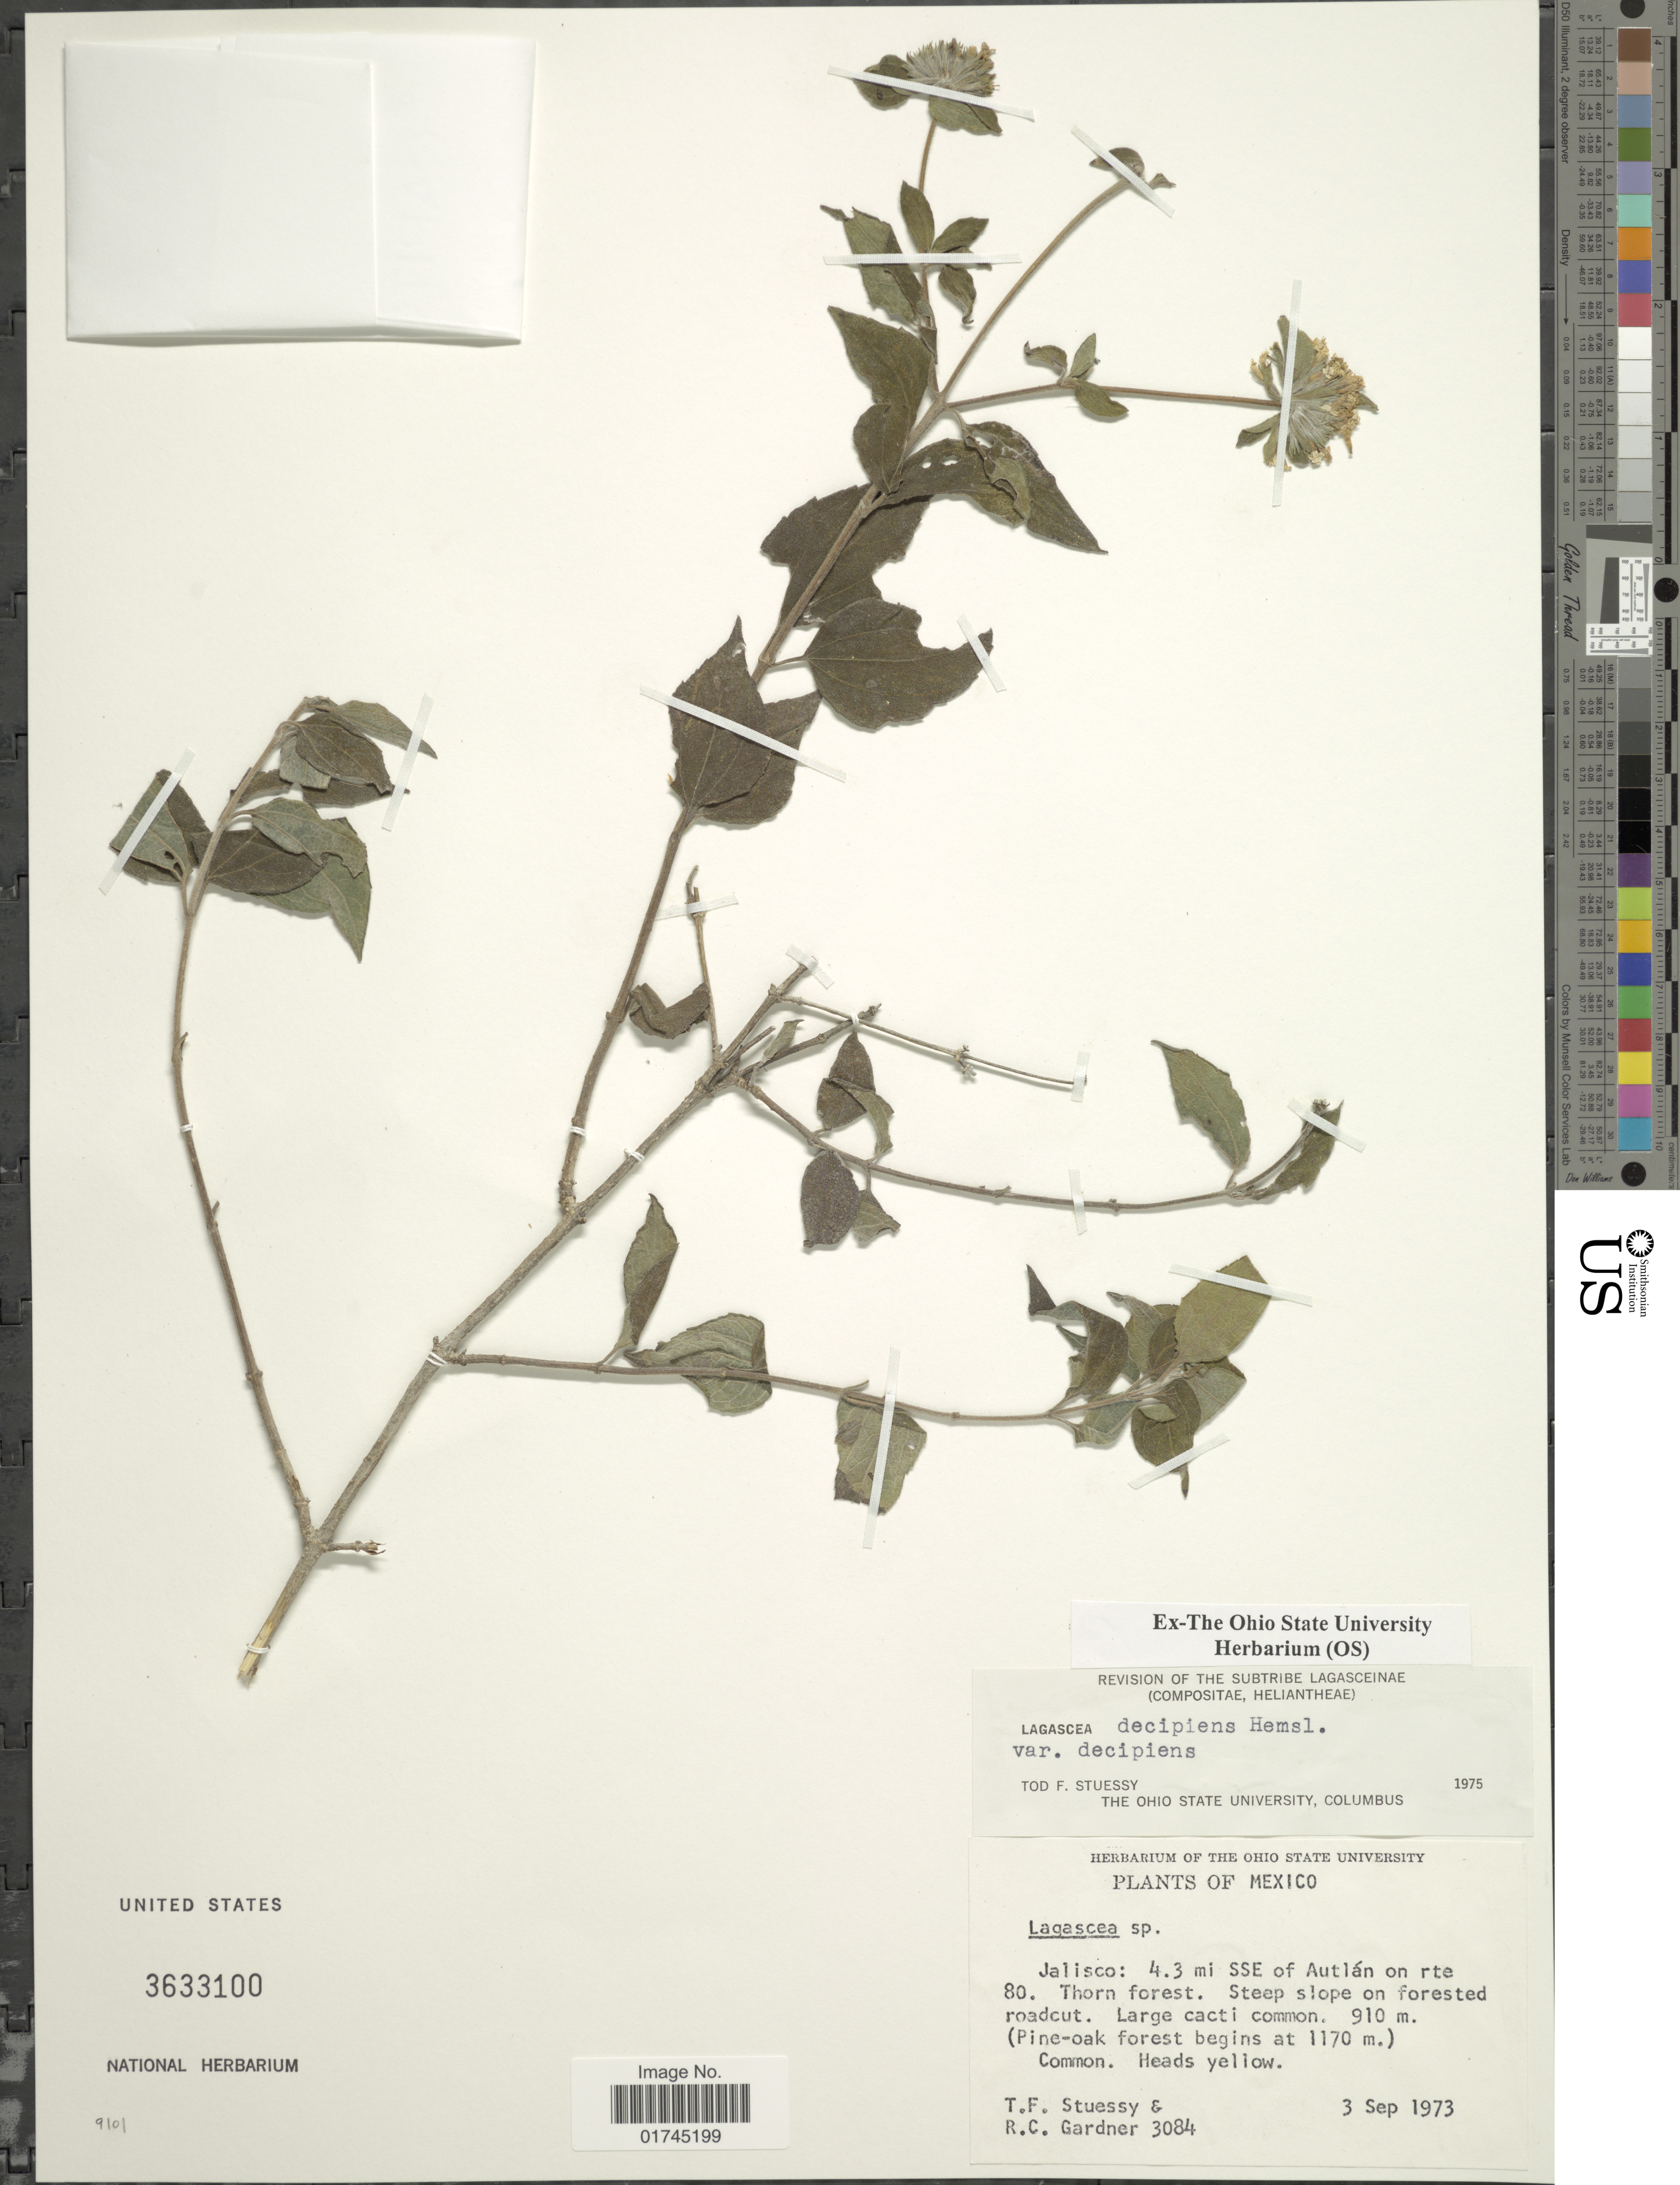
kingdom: Plantae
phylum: Tracheophyta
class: Magnoliopsida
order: Asterales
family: Asteraceae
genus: Lagascea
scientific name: Lagascea decipiens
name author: Hemsl.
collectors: T. Stuessy & R. C. Gardner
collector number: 3084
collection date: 1973-09-03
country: Mexico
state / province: Jalisco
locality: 4.3 mi SSE of Autlán on rte 80. Thorn forest, steep slope on forested roadcut, (Pine-oak forest)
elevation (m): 910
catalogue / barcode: US 3633100